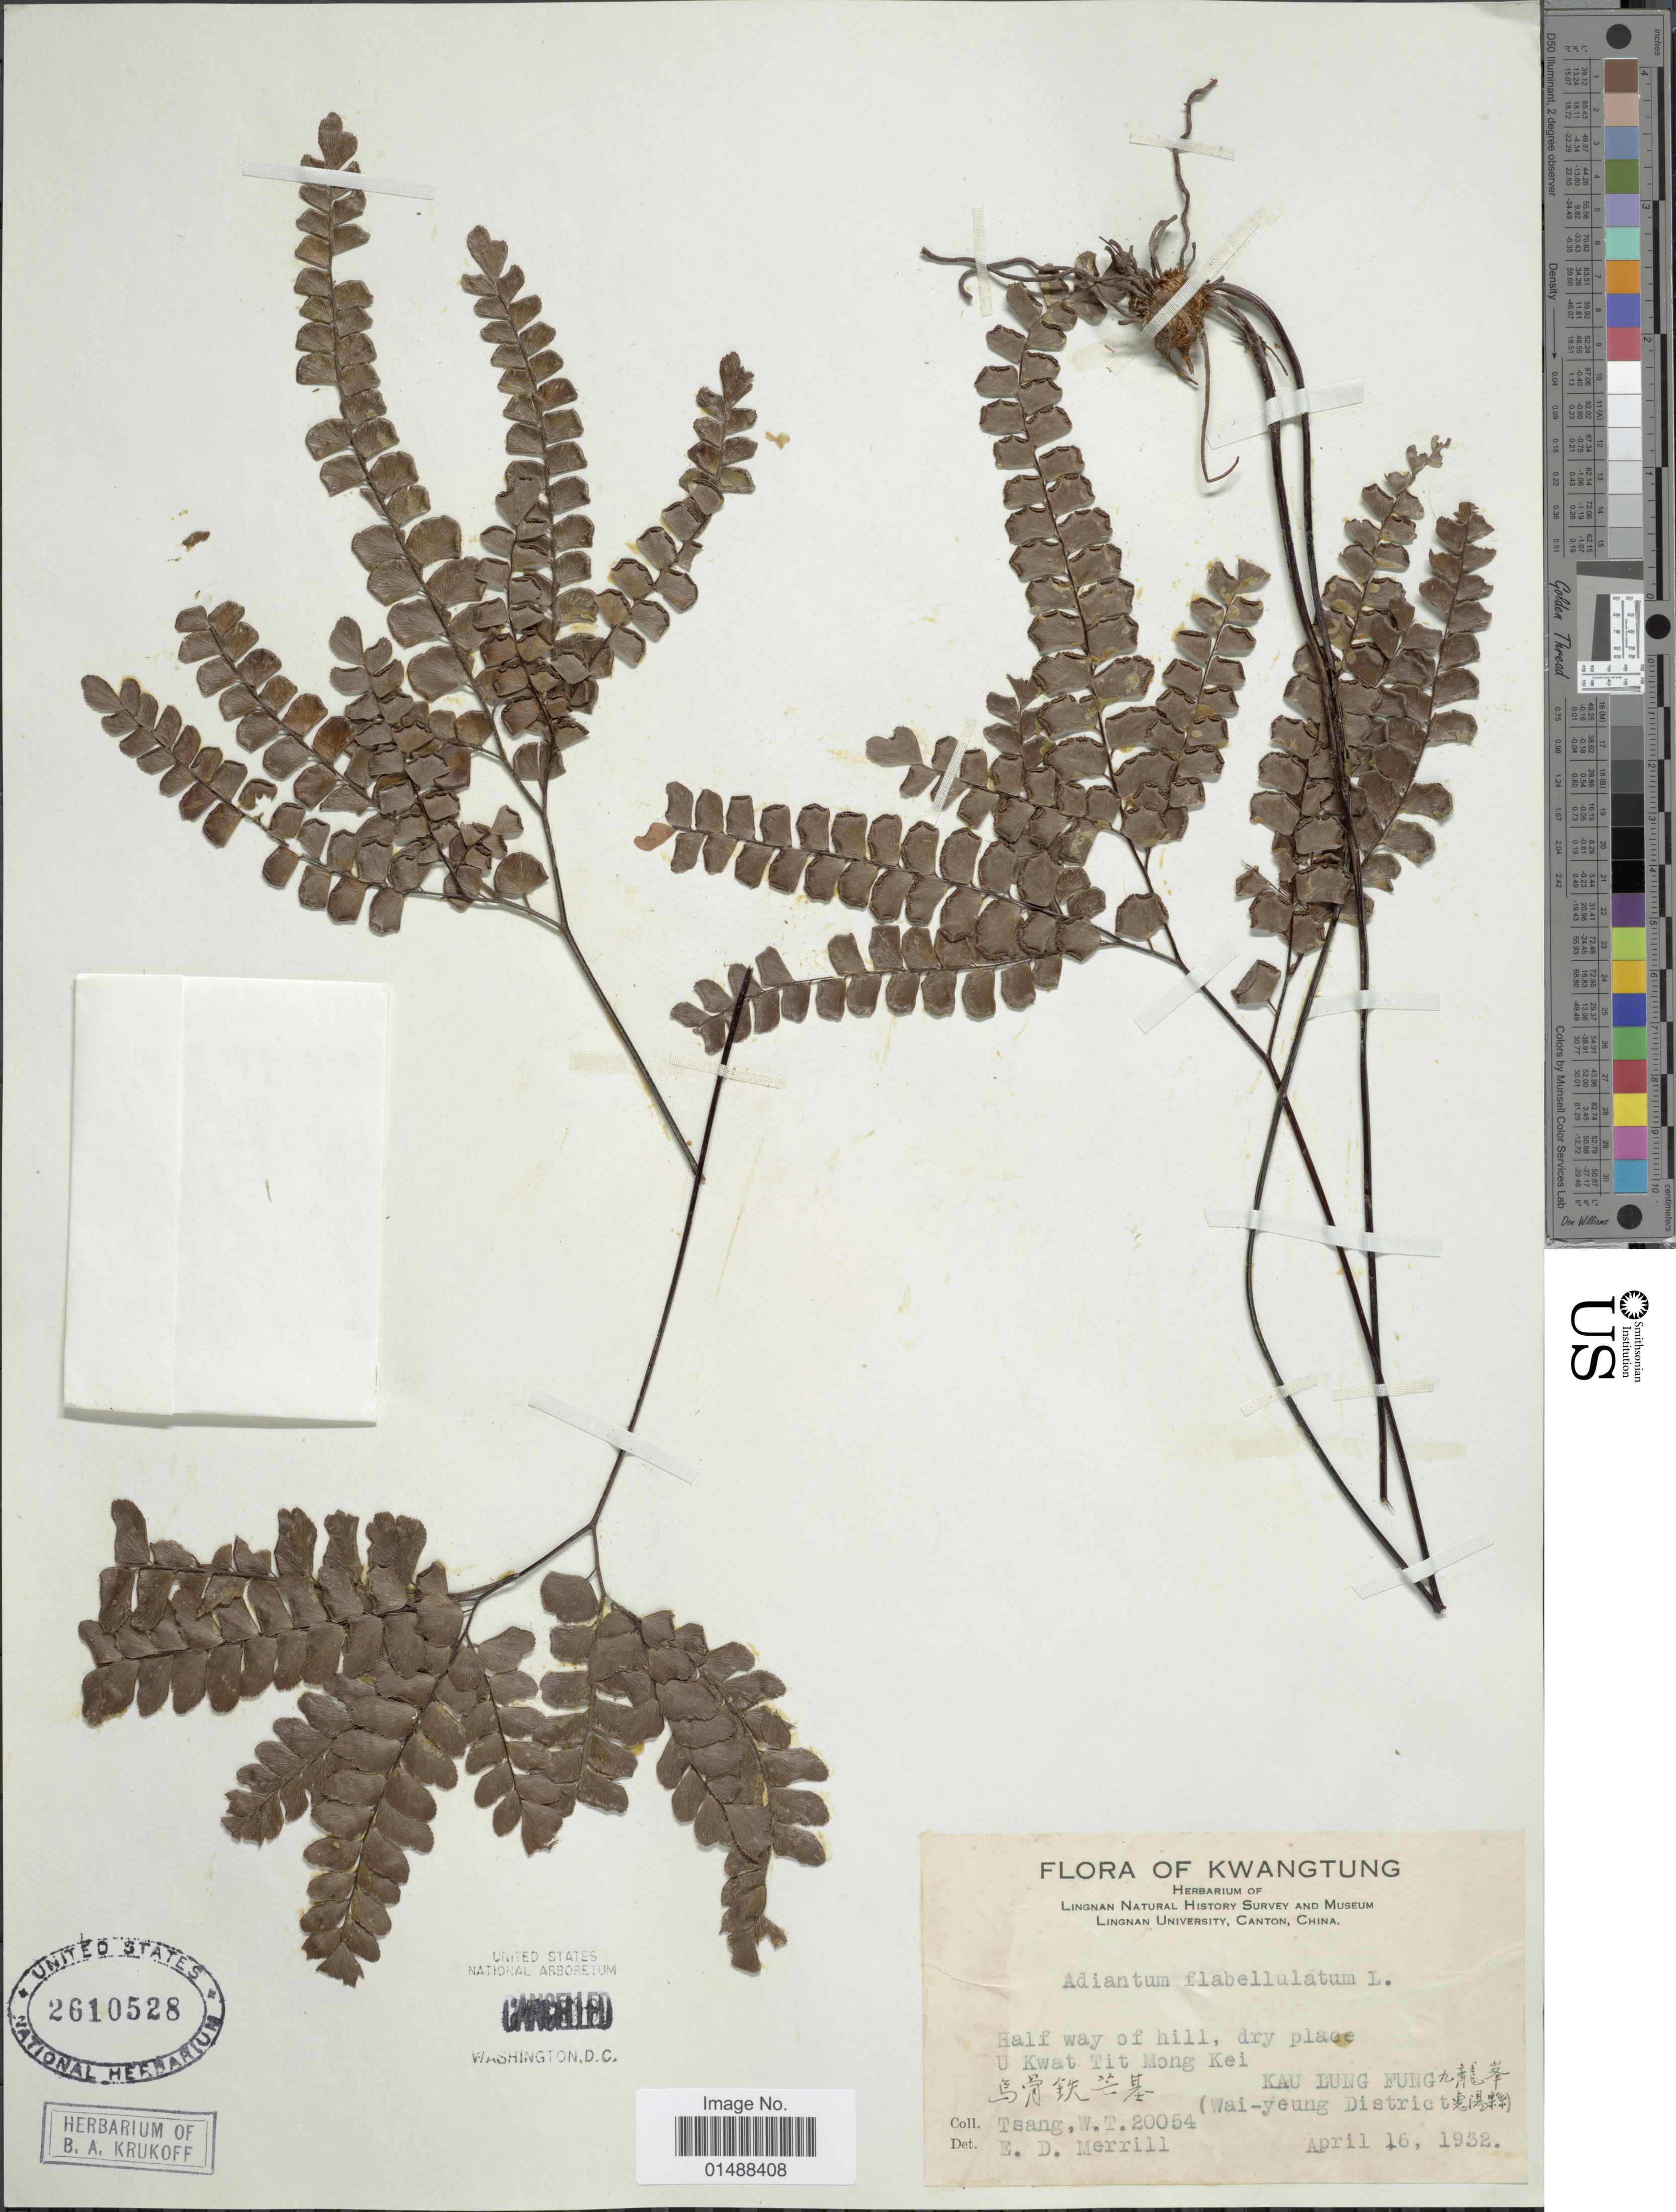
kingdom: Plantae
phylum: Tracheophyta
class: Polypodiopsida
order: Polypodiales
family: Pteridaceae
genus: Adiantum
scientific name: Adiantum flabellulatum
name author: L.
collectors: W. T. Tsang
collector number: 20054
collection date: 1932-04-16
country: China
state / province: Guangdong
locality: Kwangtung, half way of hill, dry place U Kwat Tit Mong Kei, X. Kau Lung Fung X, (Wai-yeung District X).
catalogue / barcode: US 2610528